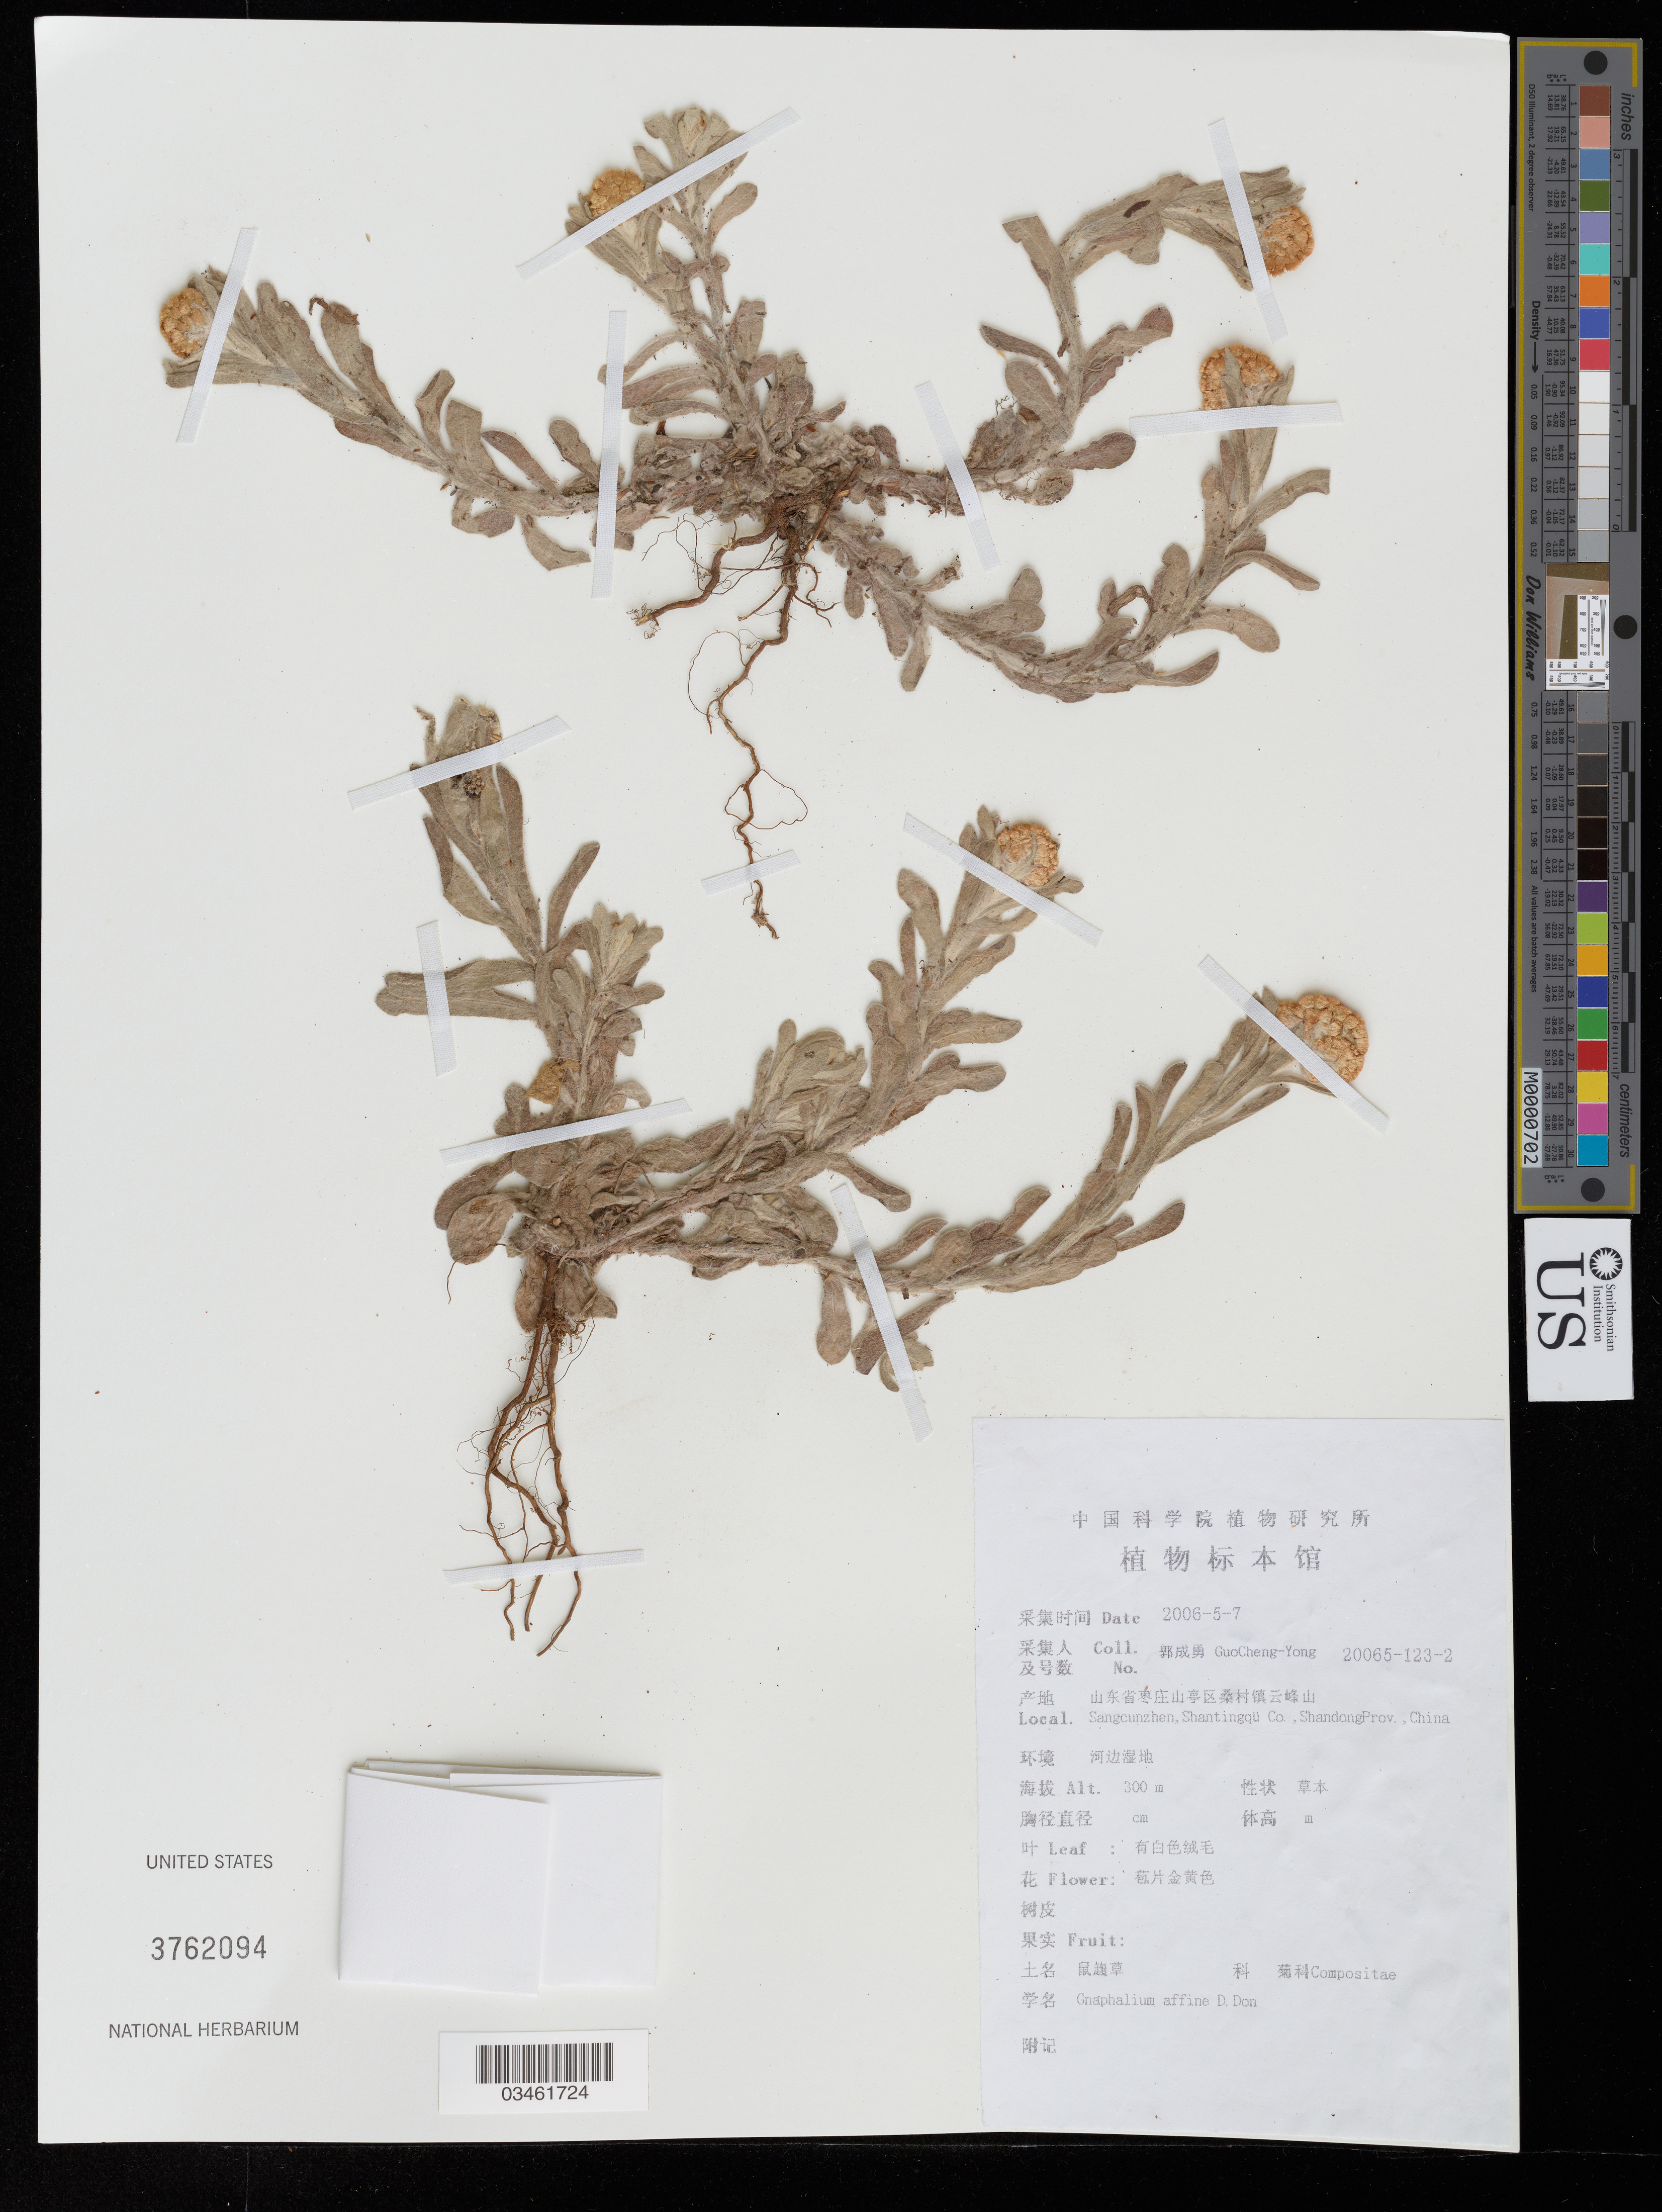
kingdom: Plantae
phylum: Tracheophyta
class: Magnoliopsida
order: Asterales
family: Asteraceae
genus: Gnaphalium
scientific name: Gnaphalium affine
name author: D. Don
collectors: Guo cheng-yong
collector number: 20065-123-2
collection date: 2006-05-07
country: China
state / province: Shandong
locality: Sangcunzhen, Shantingqü Co.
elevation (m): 300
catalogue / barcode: US 3762094